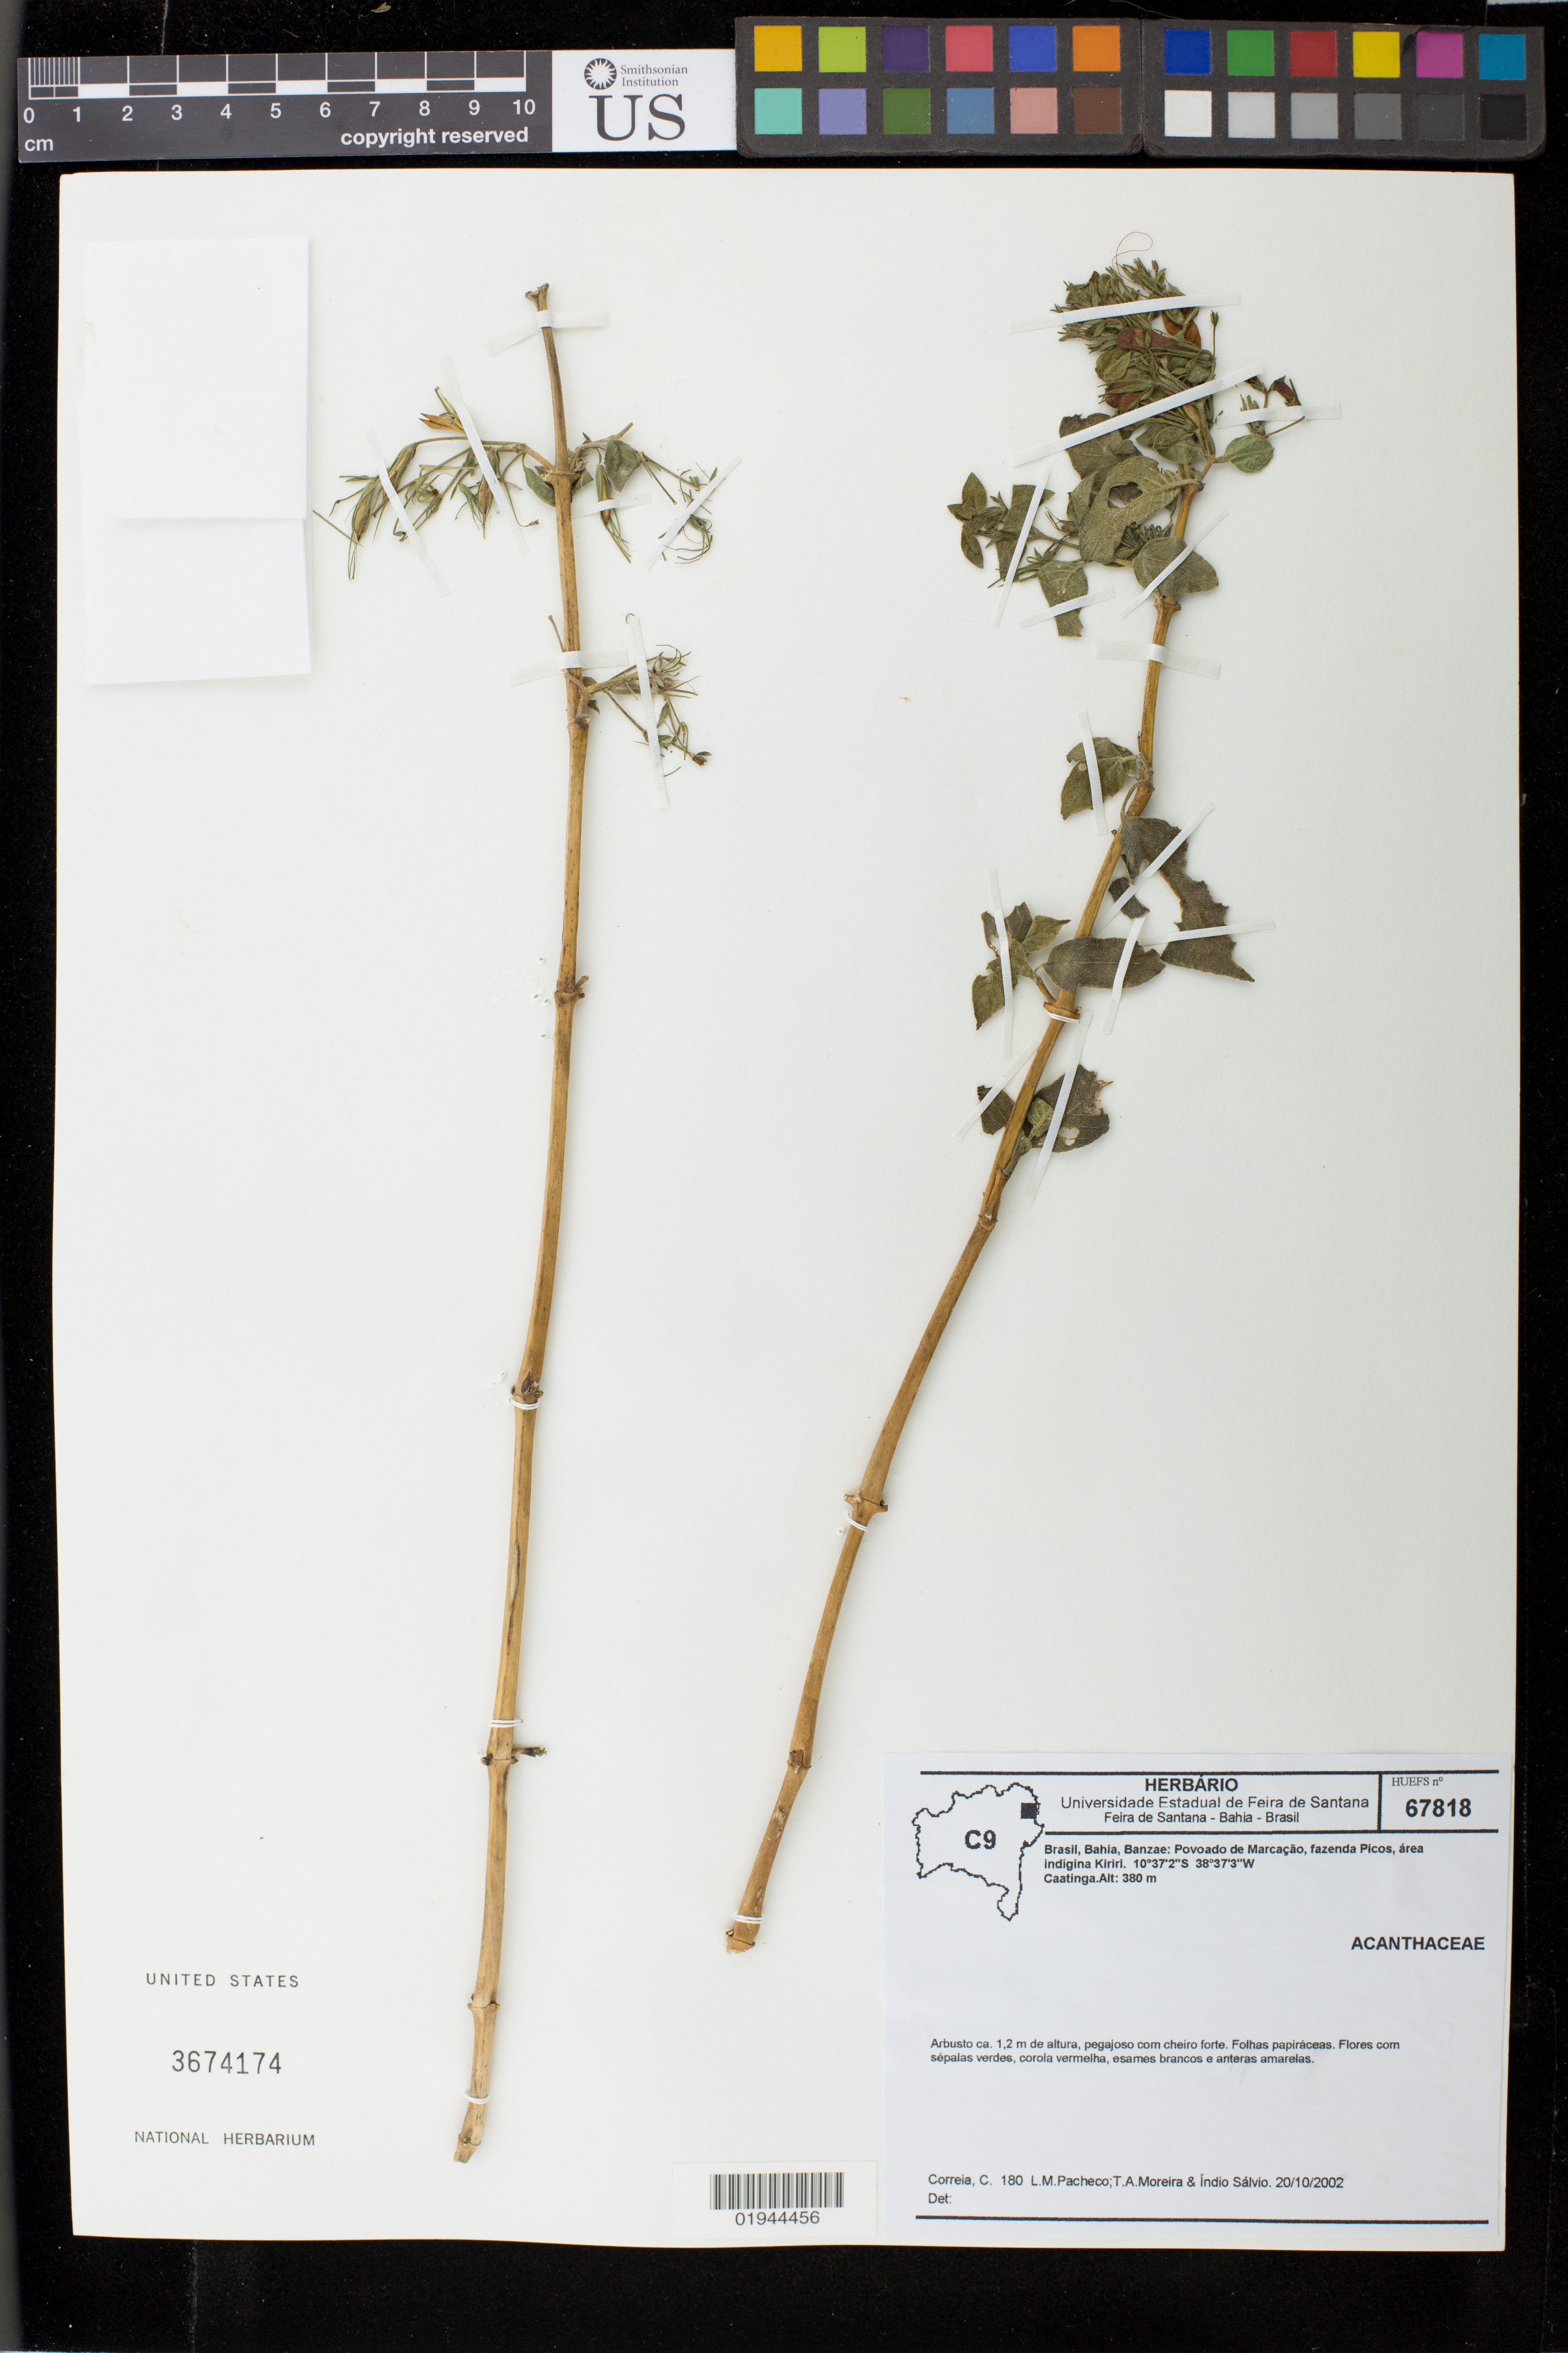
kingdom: Plantae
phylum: Tracheophyta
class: Magnoliopsida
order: Lamiales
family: Acanthaceae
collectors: C. Correia, L. Pacheco, T. Moreira & I. Salvio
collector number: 180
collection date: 2002-10-20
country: Brazil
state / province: Bahia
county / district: Banzae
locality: Povoado de Marcacao, fazenda Picos, area indigina Kiriri.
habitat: Caatinga.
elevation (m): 380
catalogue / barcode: US 3674174